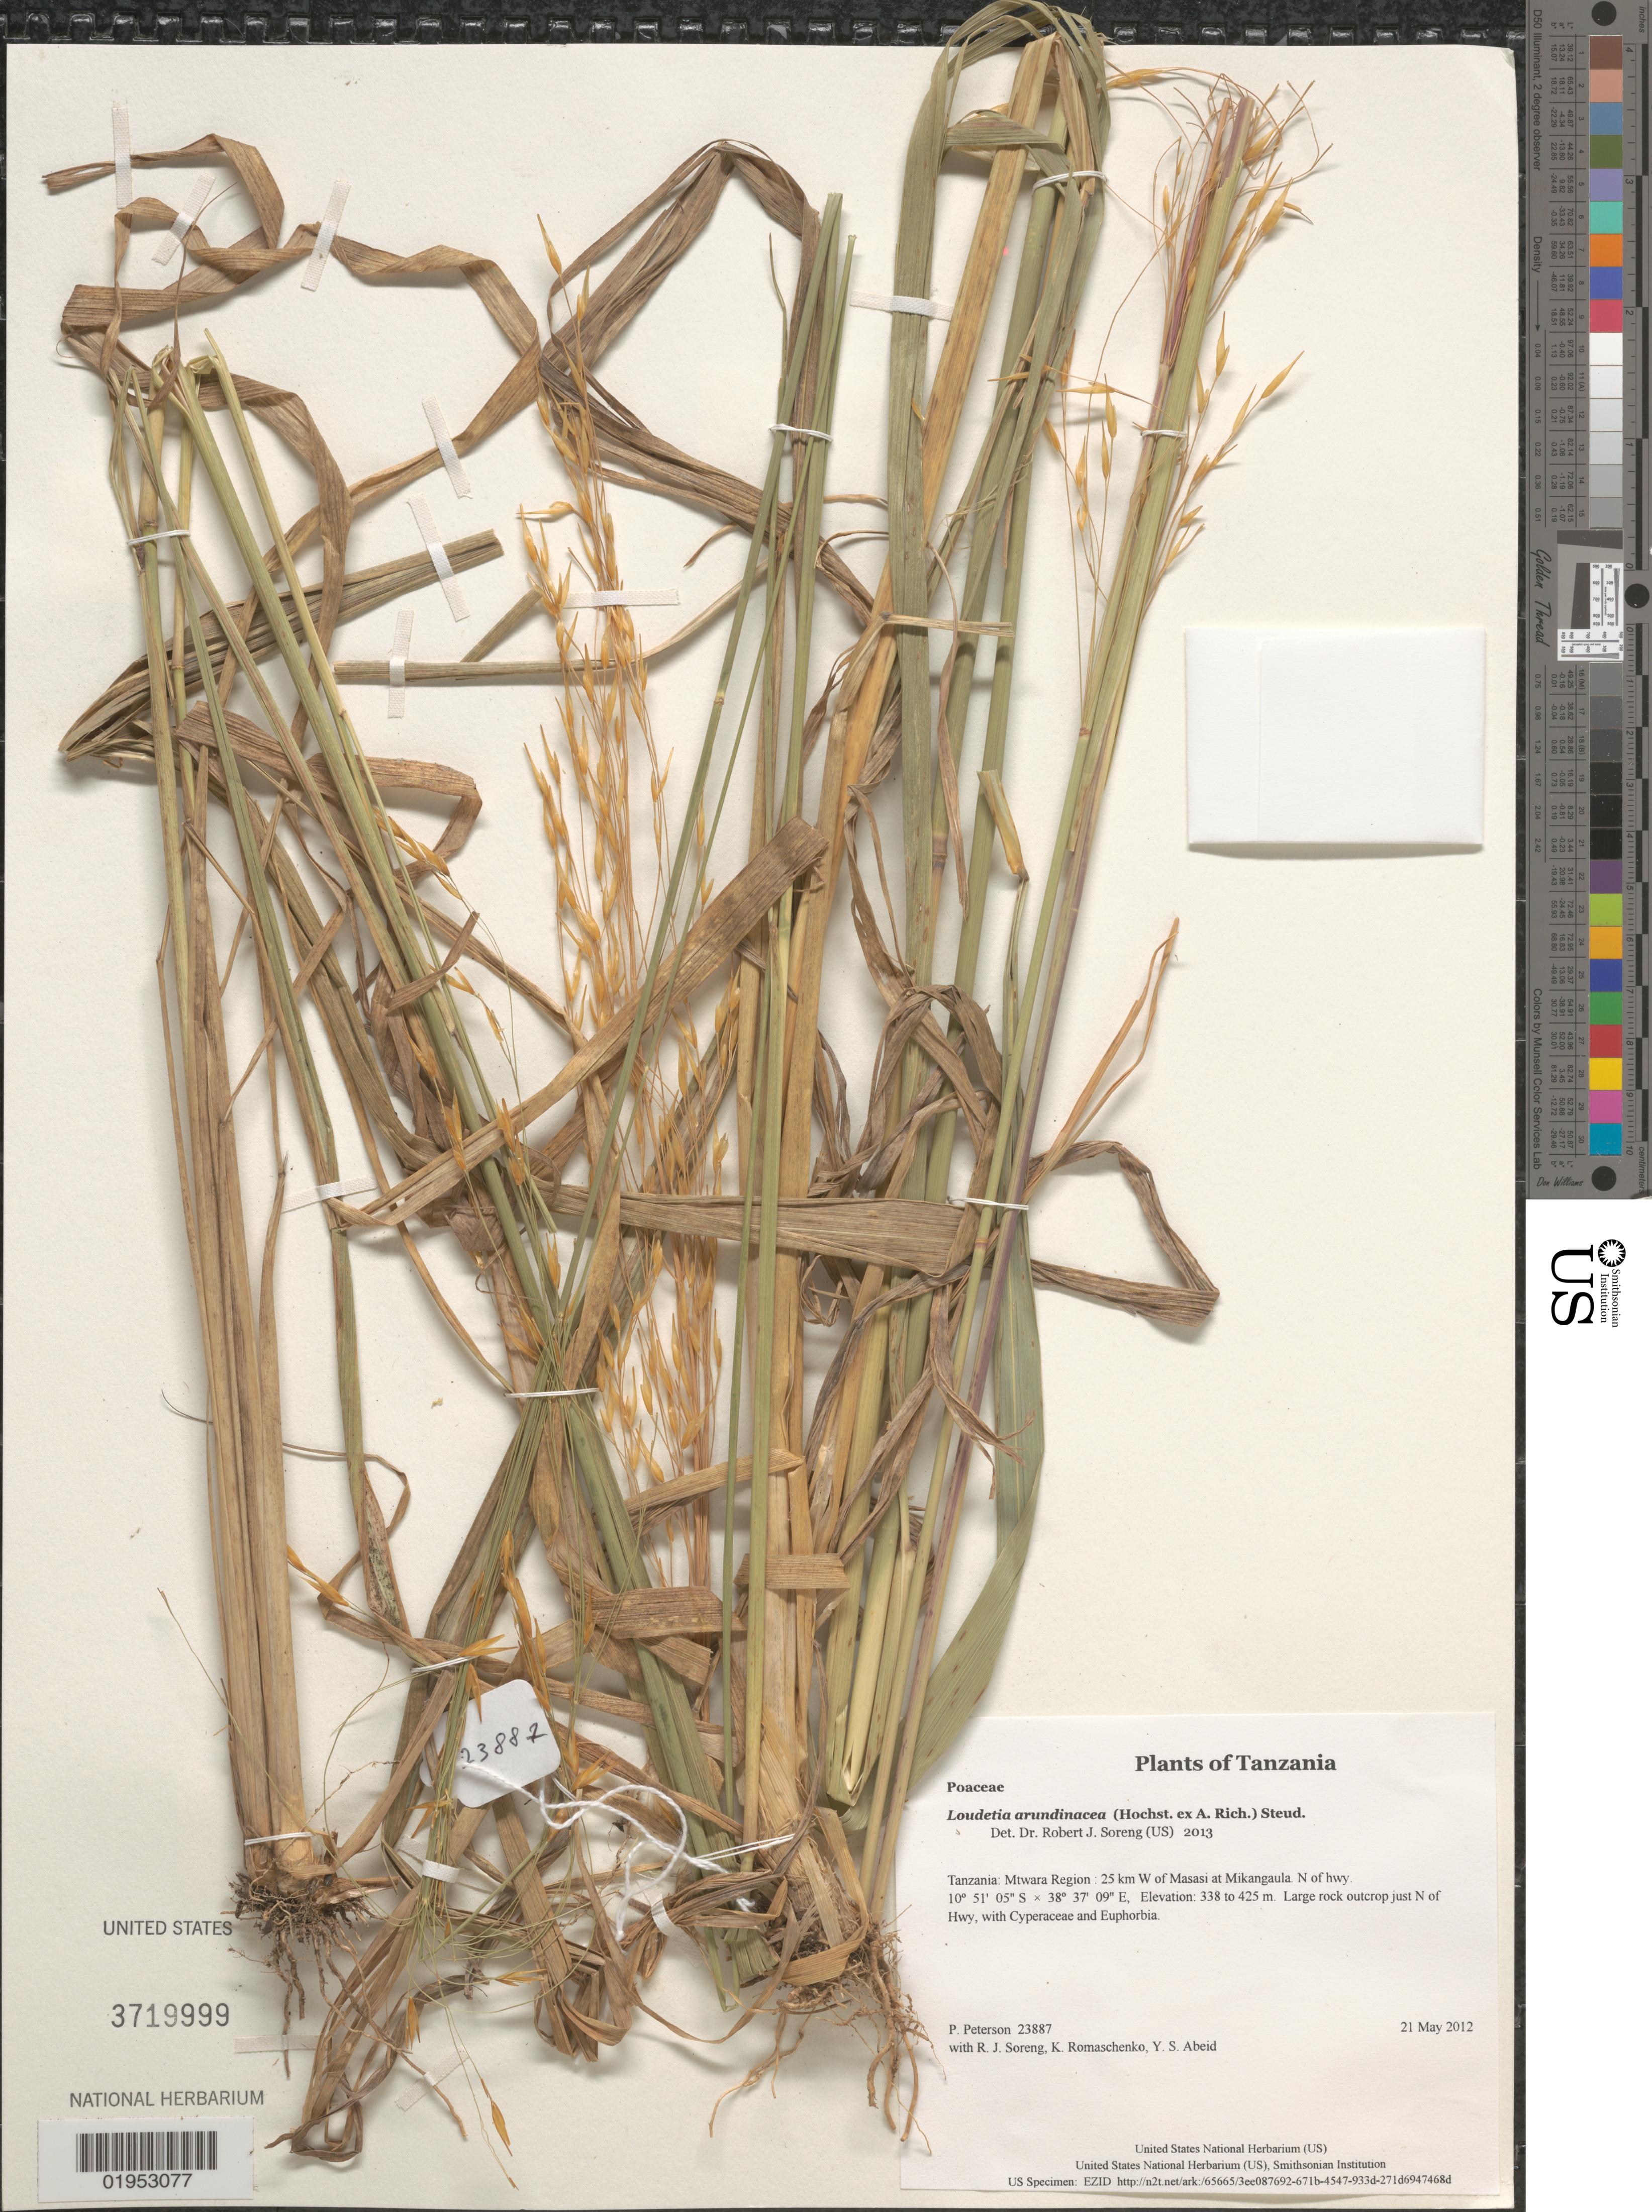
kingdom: Plantae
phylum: Tracheophyta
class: Liliopsida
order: Poales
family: Poaceae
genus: Loudetia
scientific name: Loudetia arundinacea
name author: (Hochst. ex A. Rich.) Steud.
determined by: Soreng, Robert J., Research Associate (BOT), Smithsonian Institution - National Museum of Natural History (UNITED STATES)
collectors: P. M. Peterson, R. J. Soreng, K. Romaschenko & Y. Abeid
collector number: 23887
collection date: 2012-05-21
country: Tanzania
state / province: Mtwara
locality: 25 km W of Masasi at Mikangaula. N of hwy.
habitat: Large rock outcrop just N of Hwy, with Cyperaceae and Euphorbia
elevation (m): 338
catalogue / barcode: US 3719999